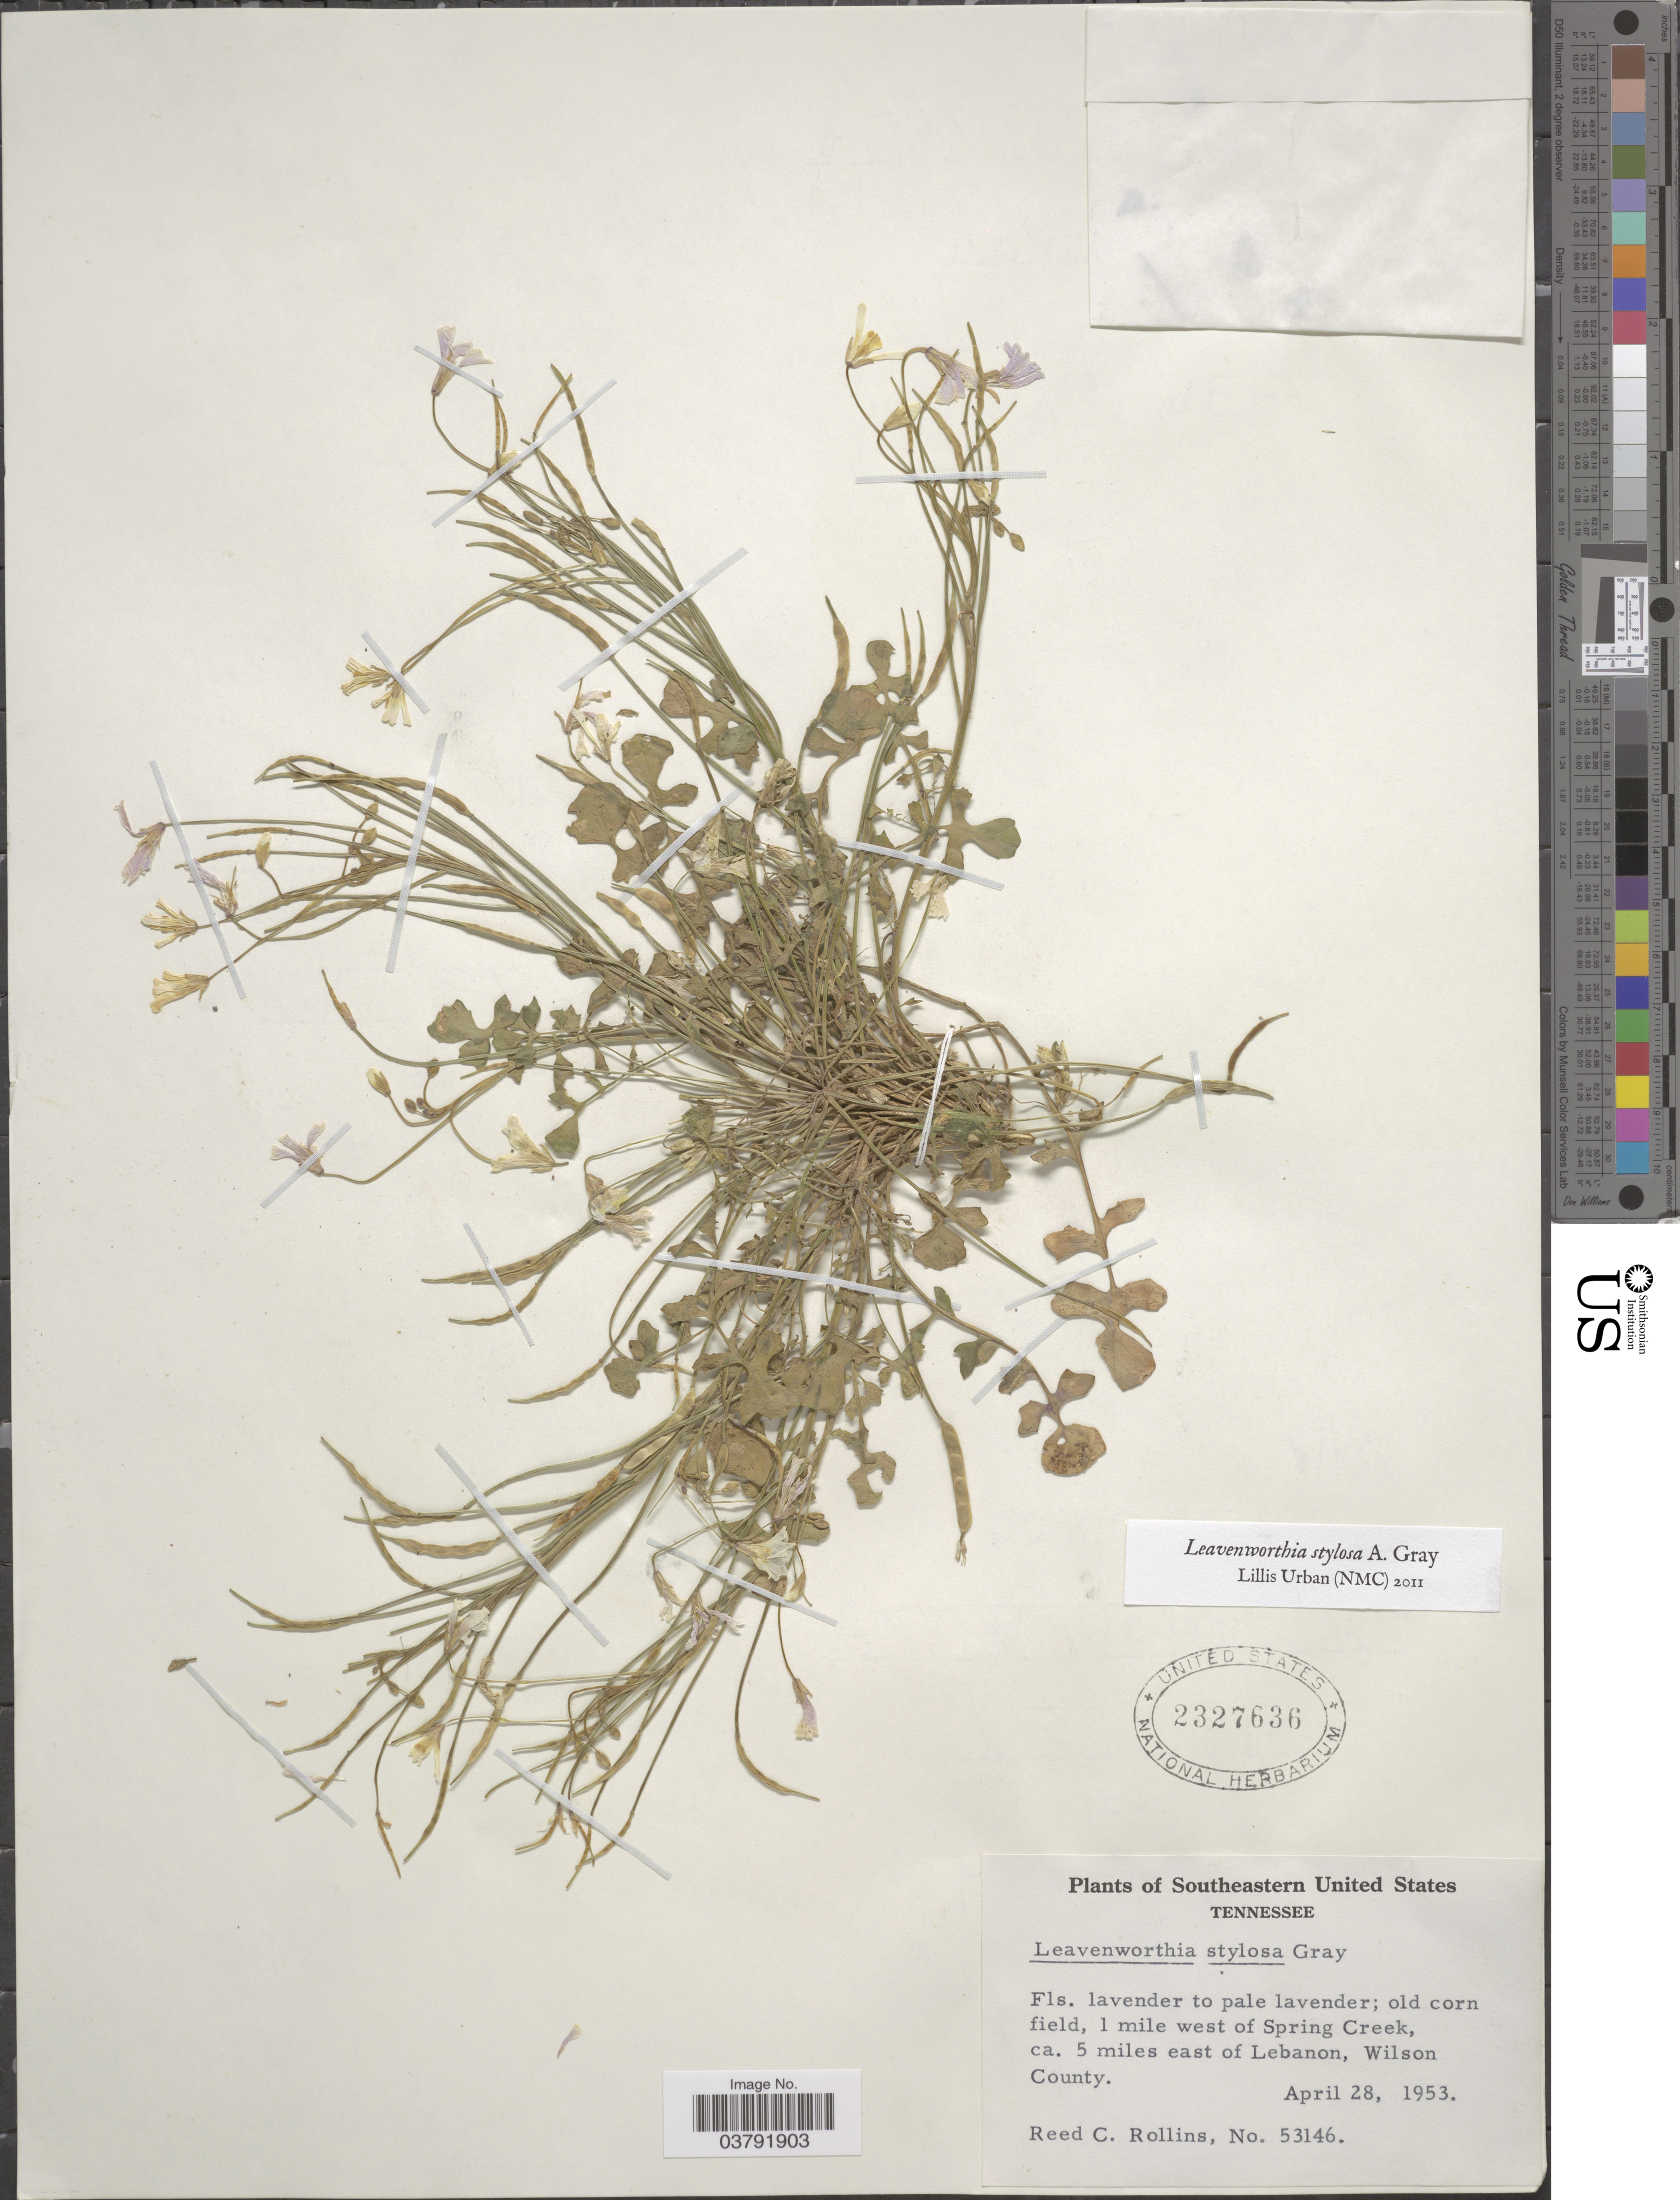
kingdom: Plantae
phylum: Tracheophyta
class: Magnoliopsida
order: Brassicales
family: Brassicaceae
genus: Leavenworthia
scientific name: Leavenworthia stylosa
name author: A. Gray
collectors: R. C. Rollins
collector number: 53146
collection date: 1953-04-28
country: United States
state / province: Tennessee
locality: Southeastern United States. 1 mile west of Spring Creek, ca. 5 miles east of Lebanon, Wilson County.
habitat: old corn field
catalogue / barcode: US 2327636